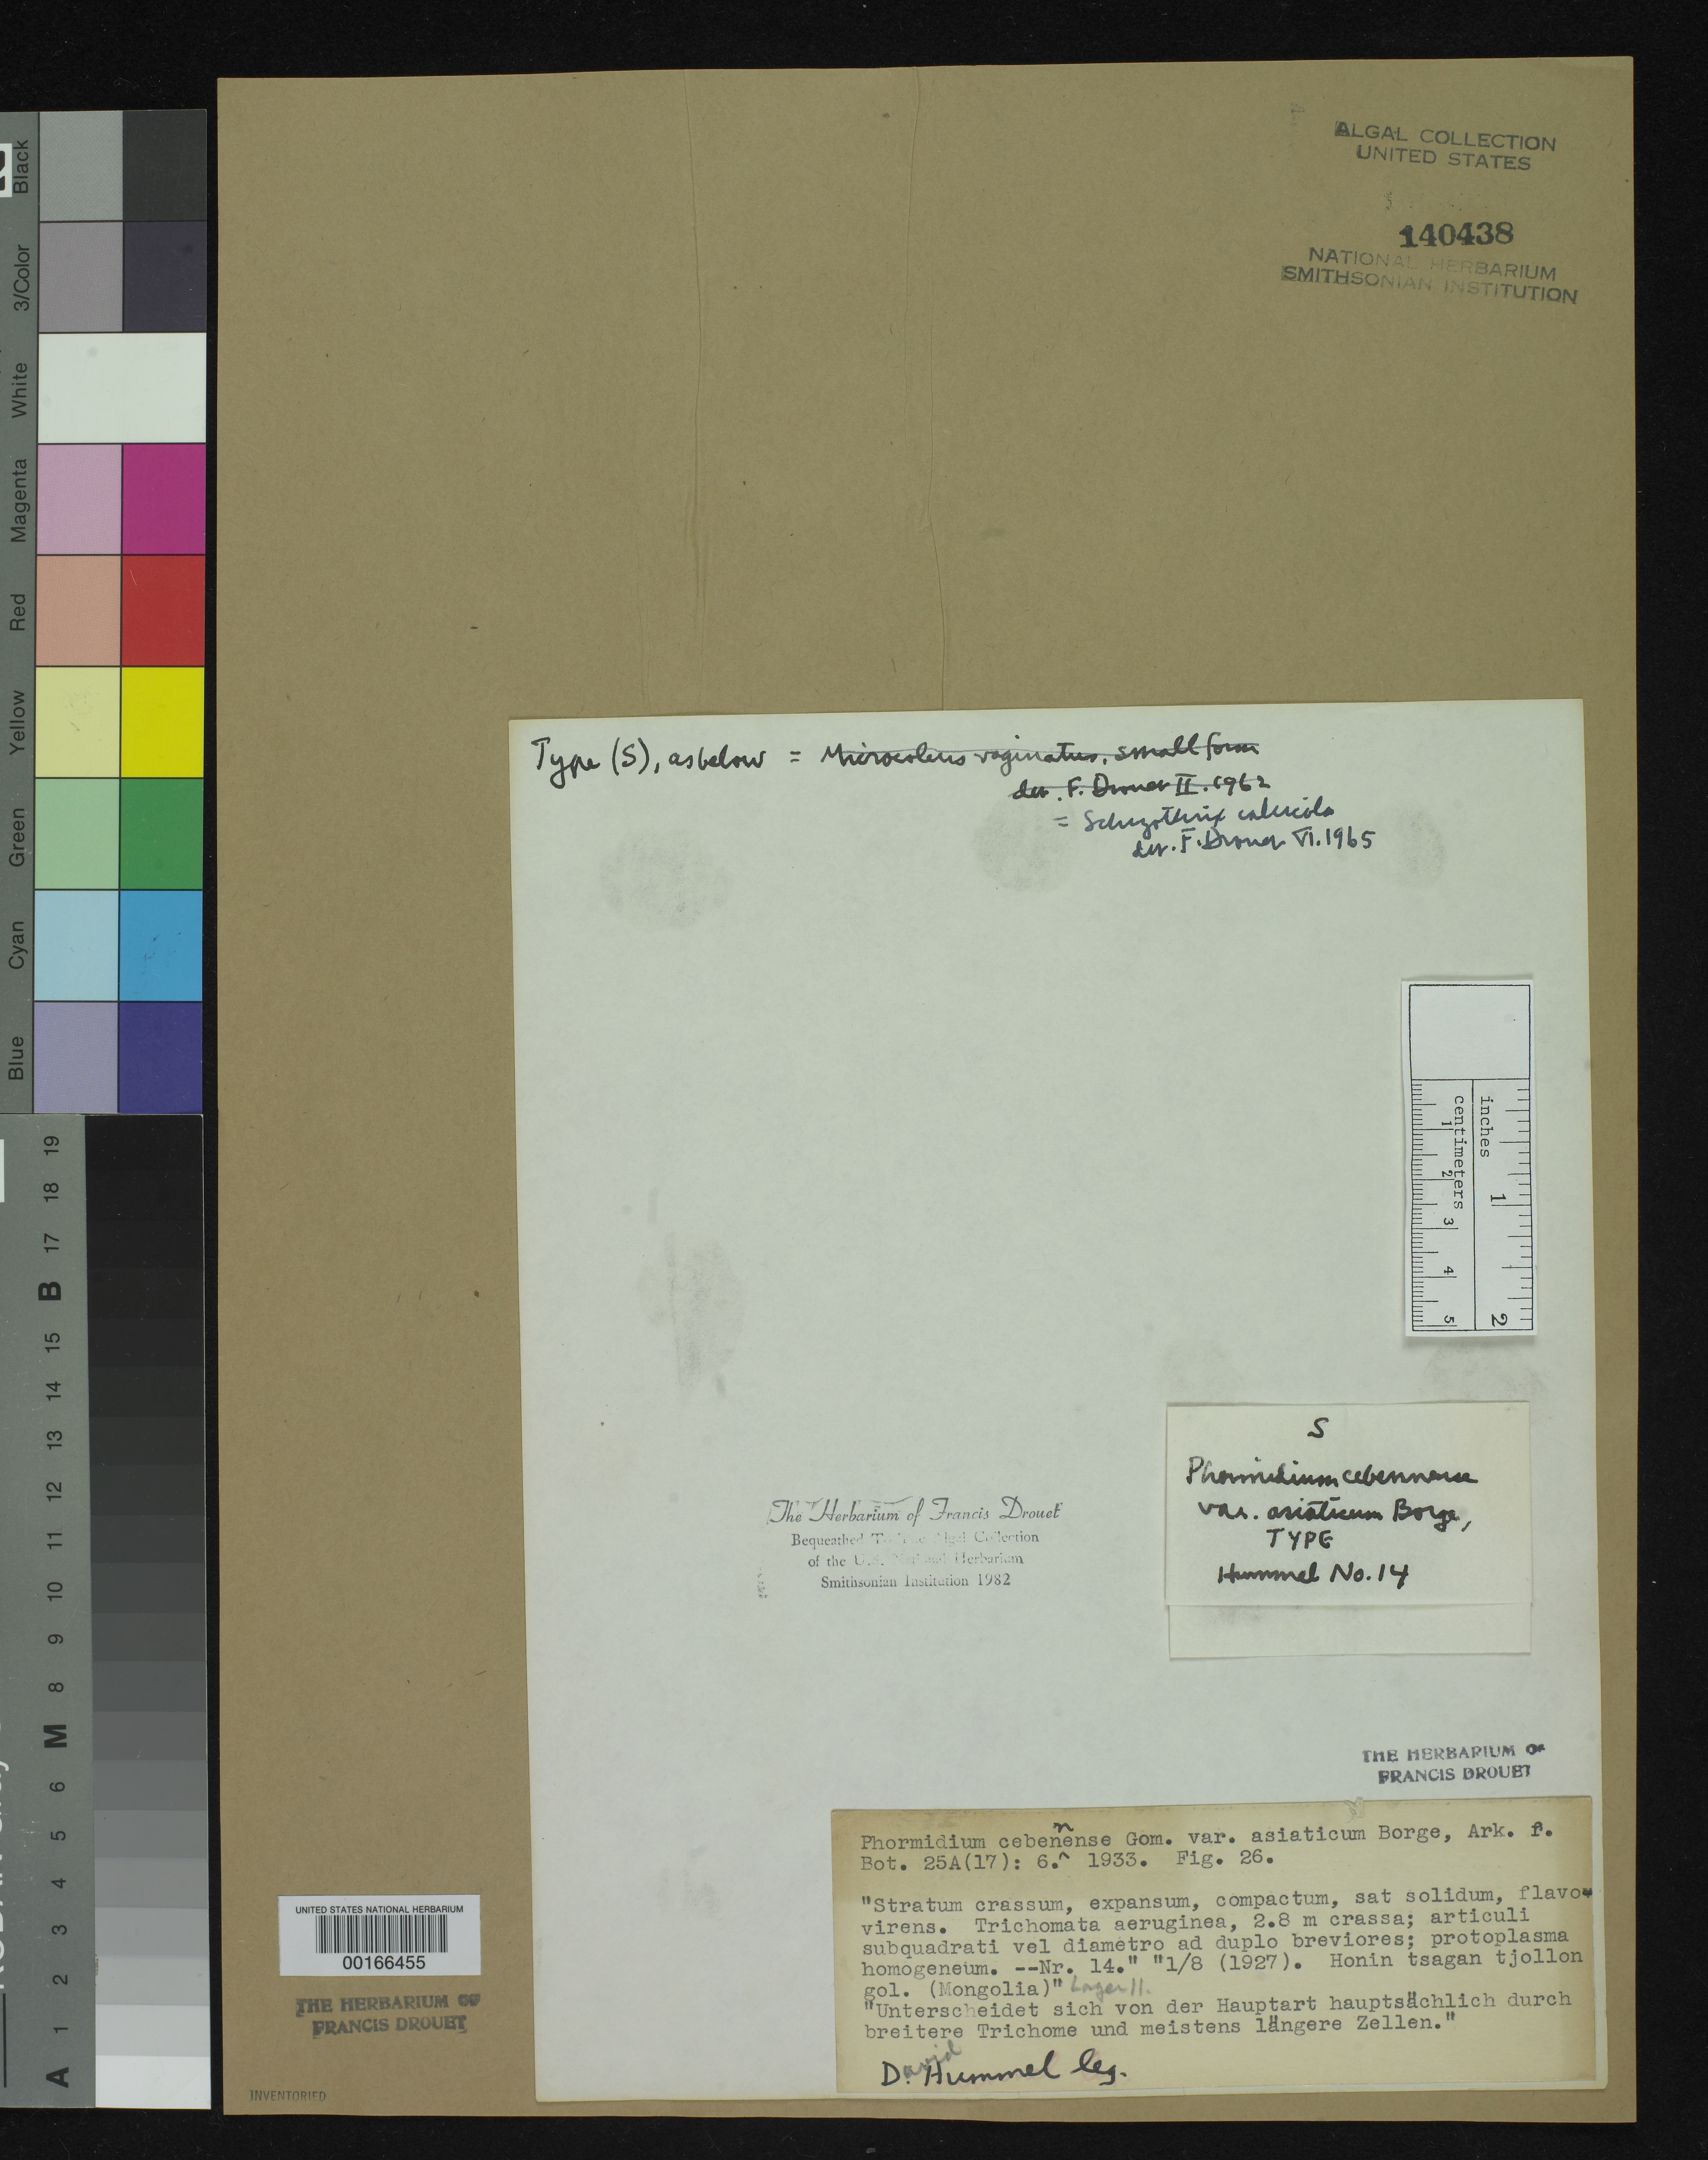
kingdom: Bacteria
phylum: Cyanobacteria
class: Cyanobacteriia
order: Cyanobacteriales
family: Oscillatoriaceae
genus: Phormidium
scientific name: Phormidium cebennense var. asiaticum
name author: Borge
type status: Isotype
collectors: D. Hummel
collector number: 14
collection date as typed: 1927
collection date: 1927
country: Mongolia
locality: Honin Tsagan Tjollon Gol.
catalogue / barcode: US 140438